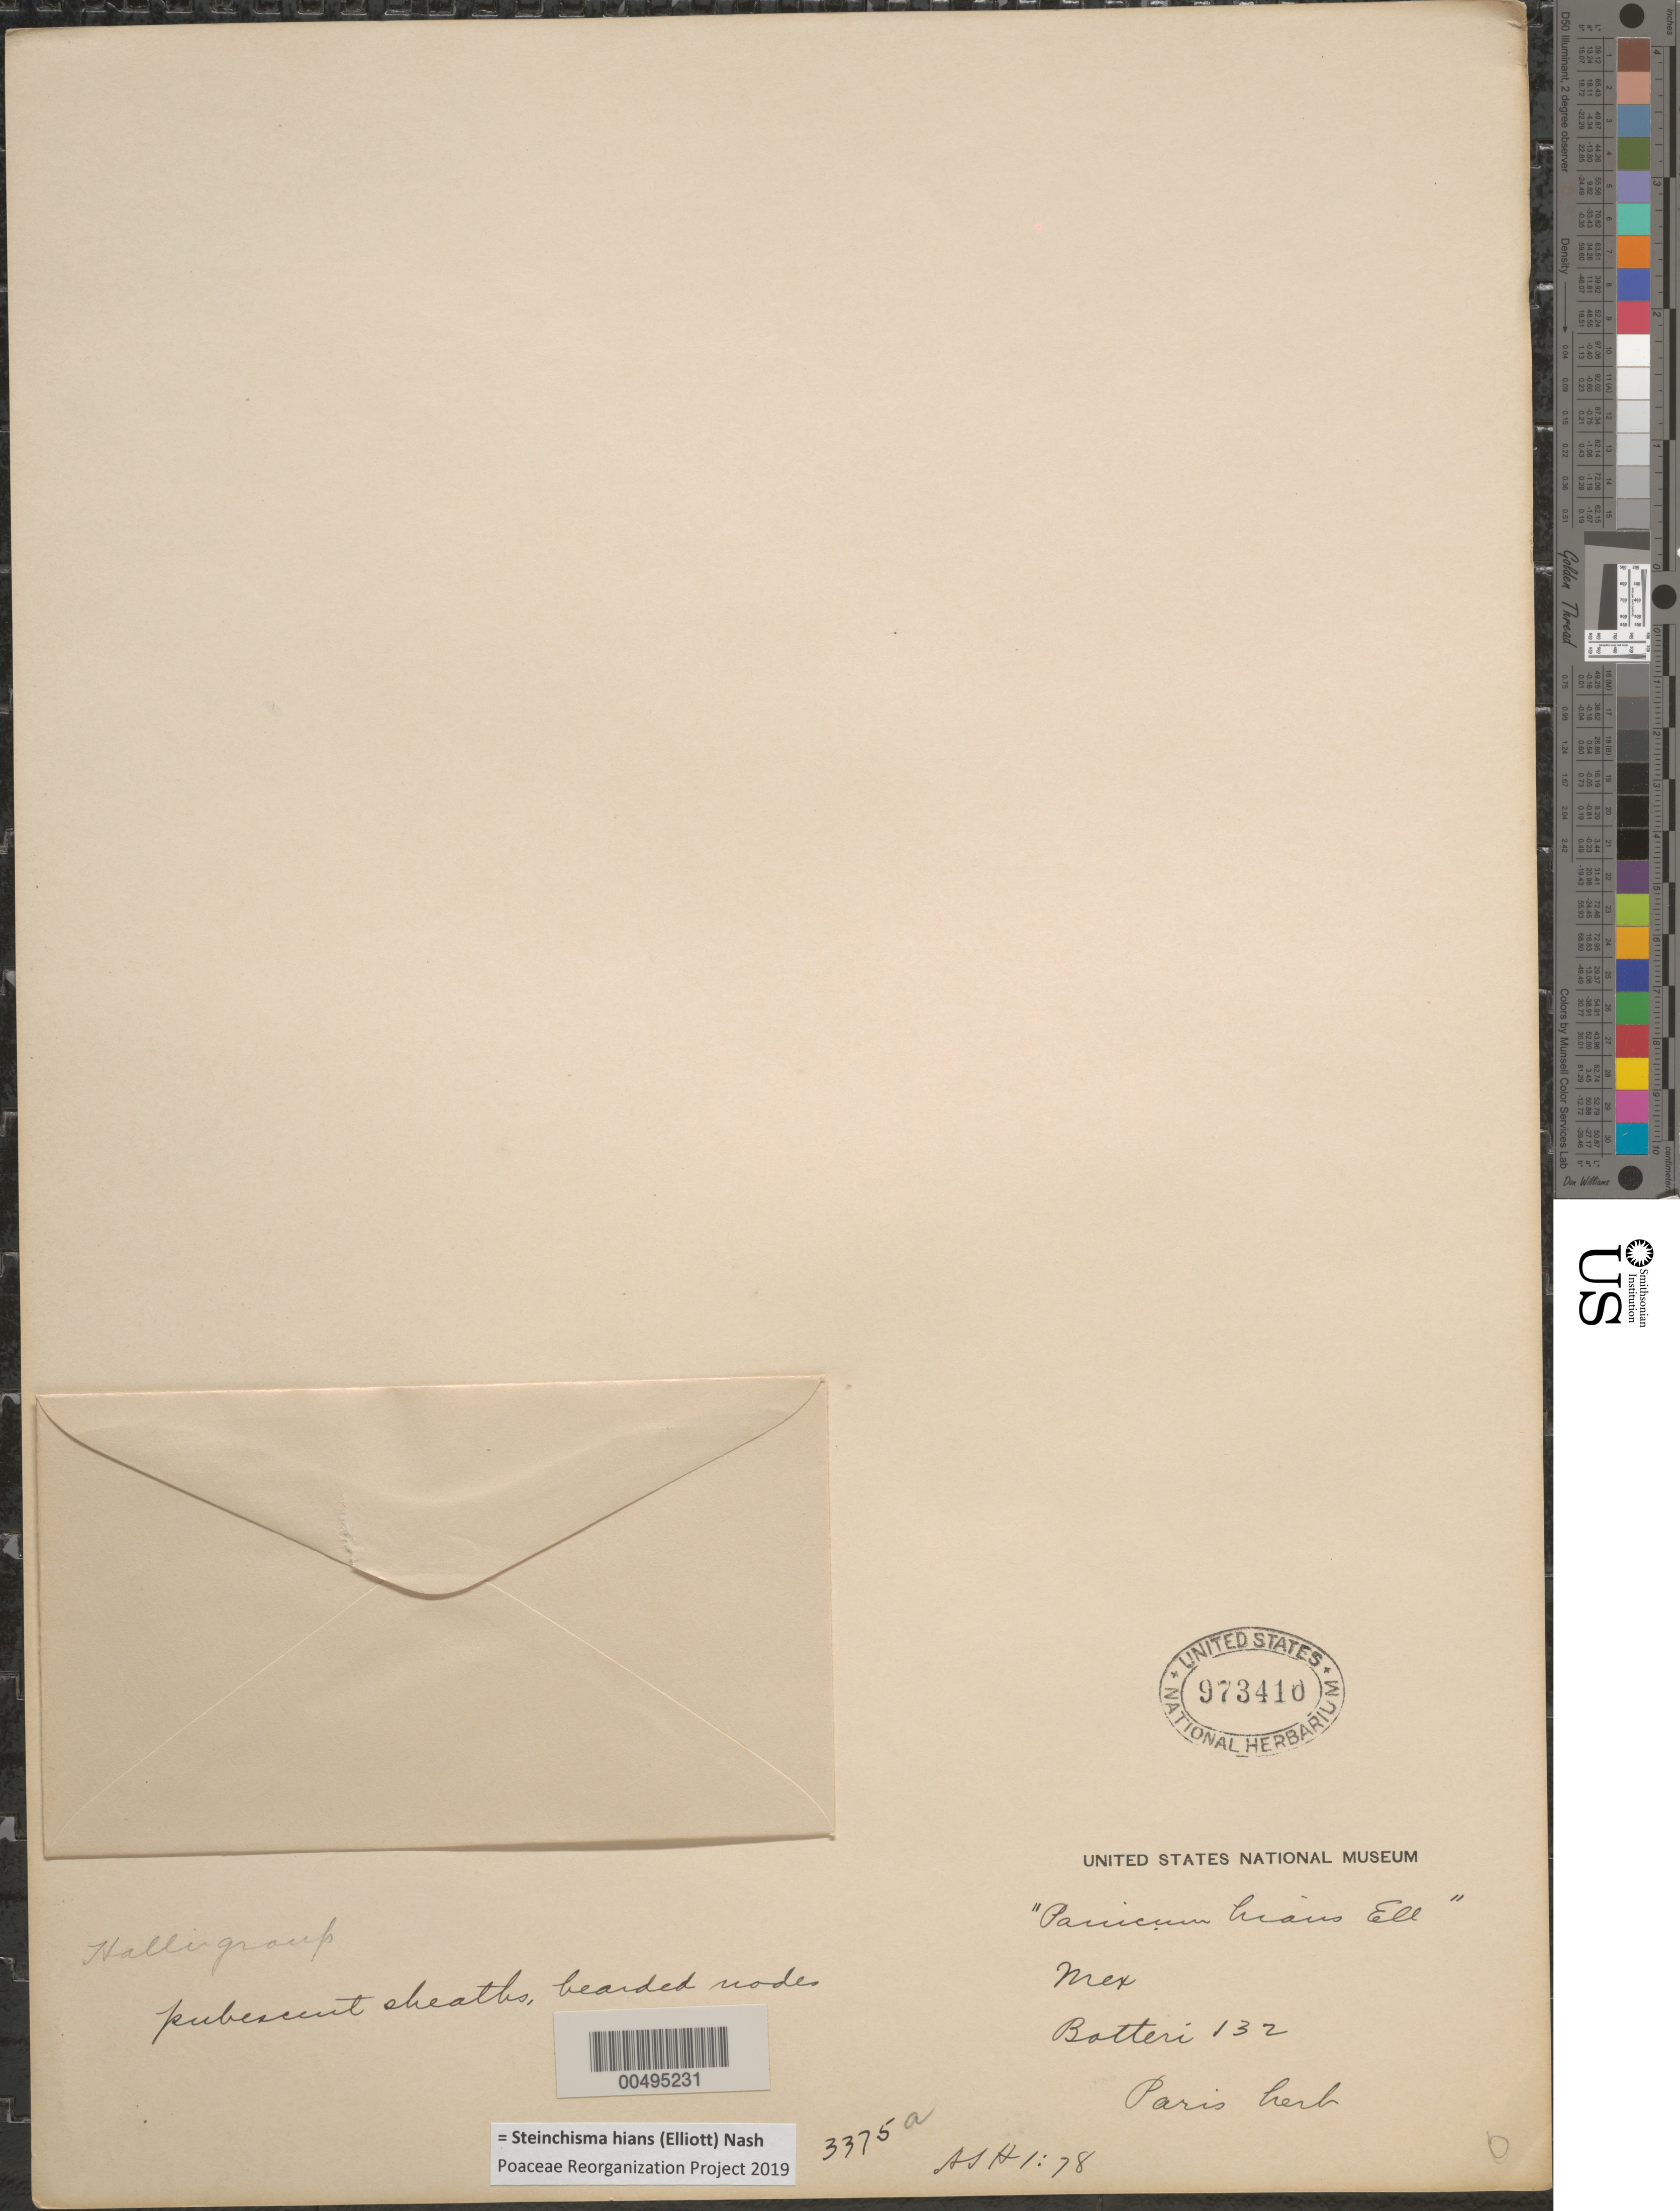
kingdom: Plantae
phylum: Tracheophyta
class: Liliopsida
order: Poales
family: Poaceae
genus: Panicum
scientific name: Panicum hians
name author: Elliott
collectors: -. Botteri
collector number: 132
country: Mexico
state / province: Durango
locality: San Ramon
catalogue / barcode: US 973410